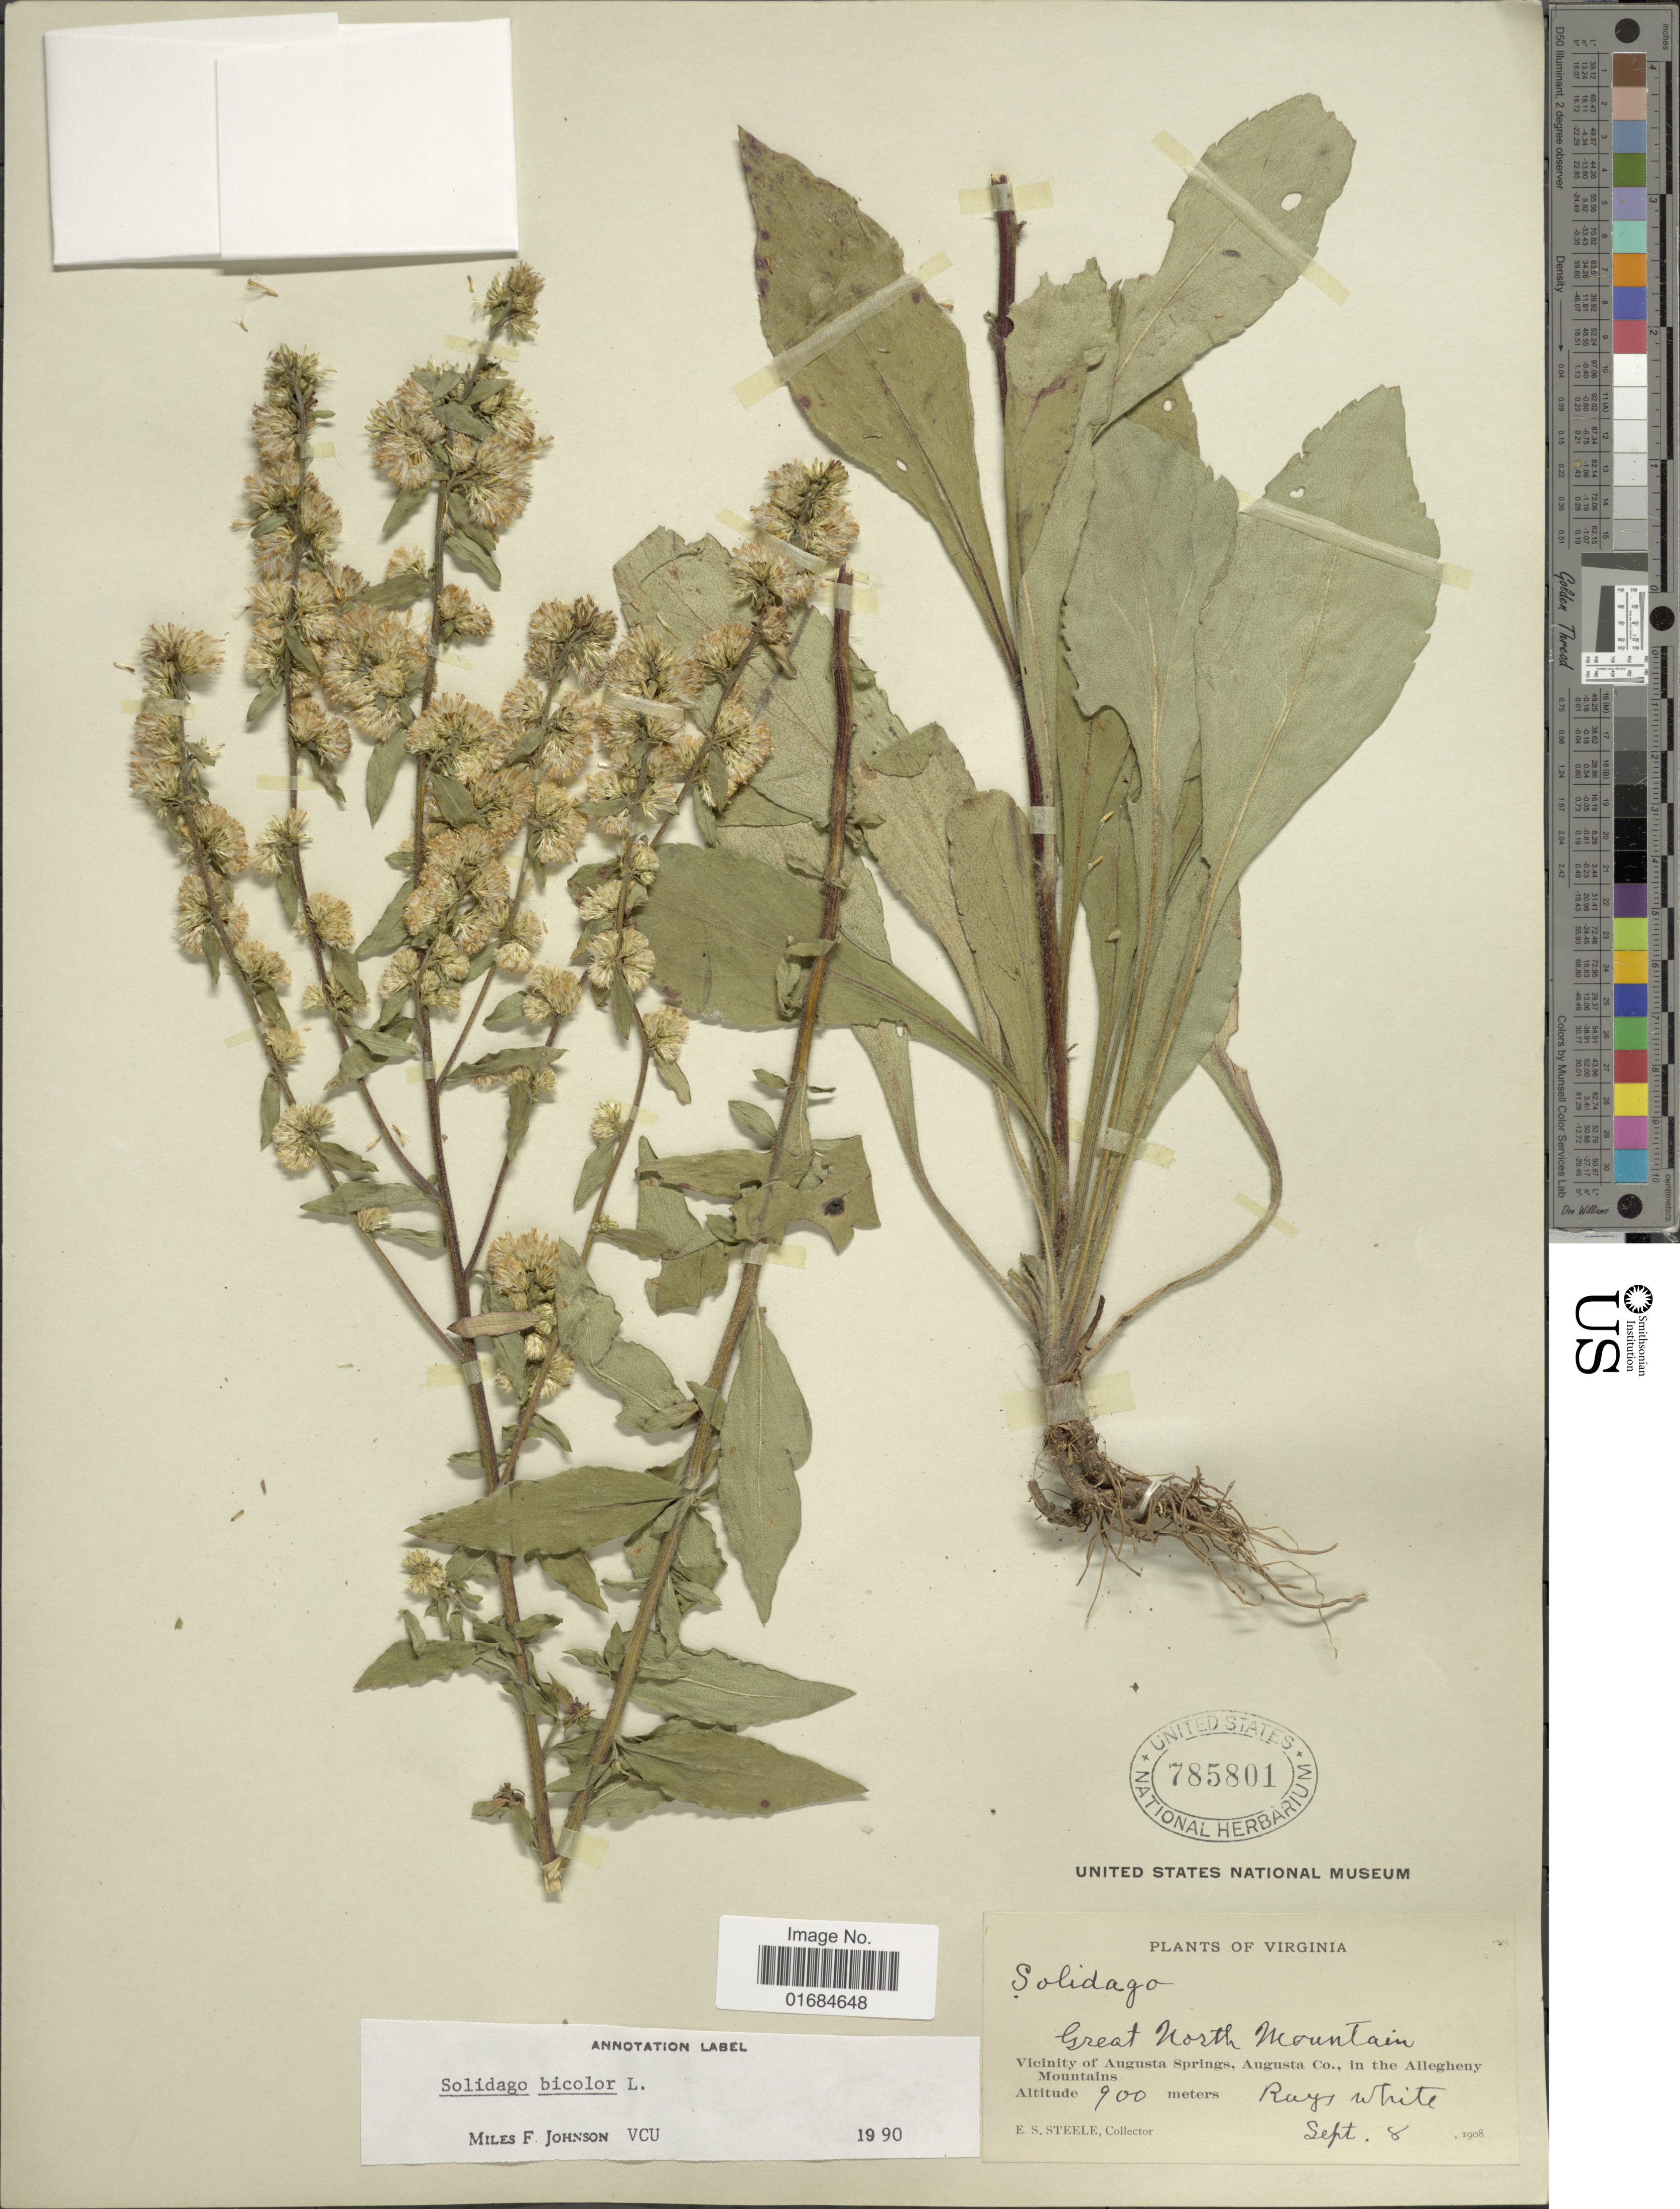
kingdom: Plantae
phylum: Tracheophyta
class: Magnoliopsida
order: Asterales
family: Asteraceae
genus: Solidago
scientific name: Solidago bicolor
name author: L.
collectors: E. Steele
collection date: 1908-09-08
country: United States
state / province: Virginia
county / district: Augusta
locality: Great North Mountain, Vicinity of Augusta Springs, Augusta Co., in the Allegheny Mountains.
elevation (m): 900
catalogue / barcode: US 785801